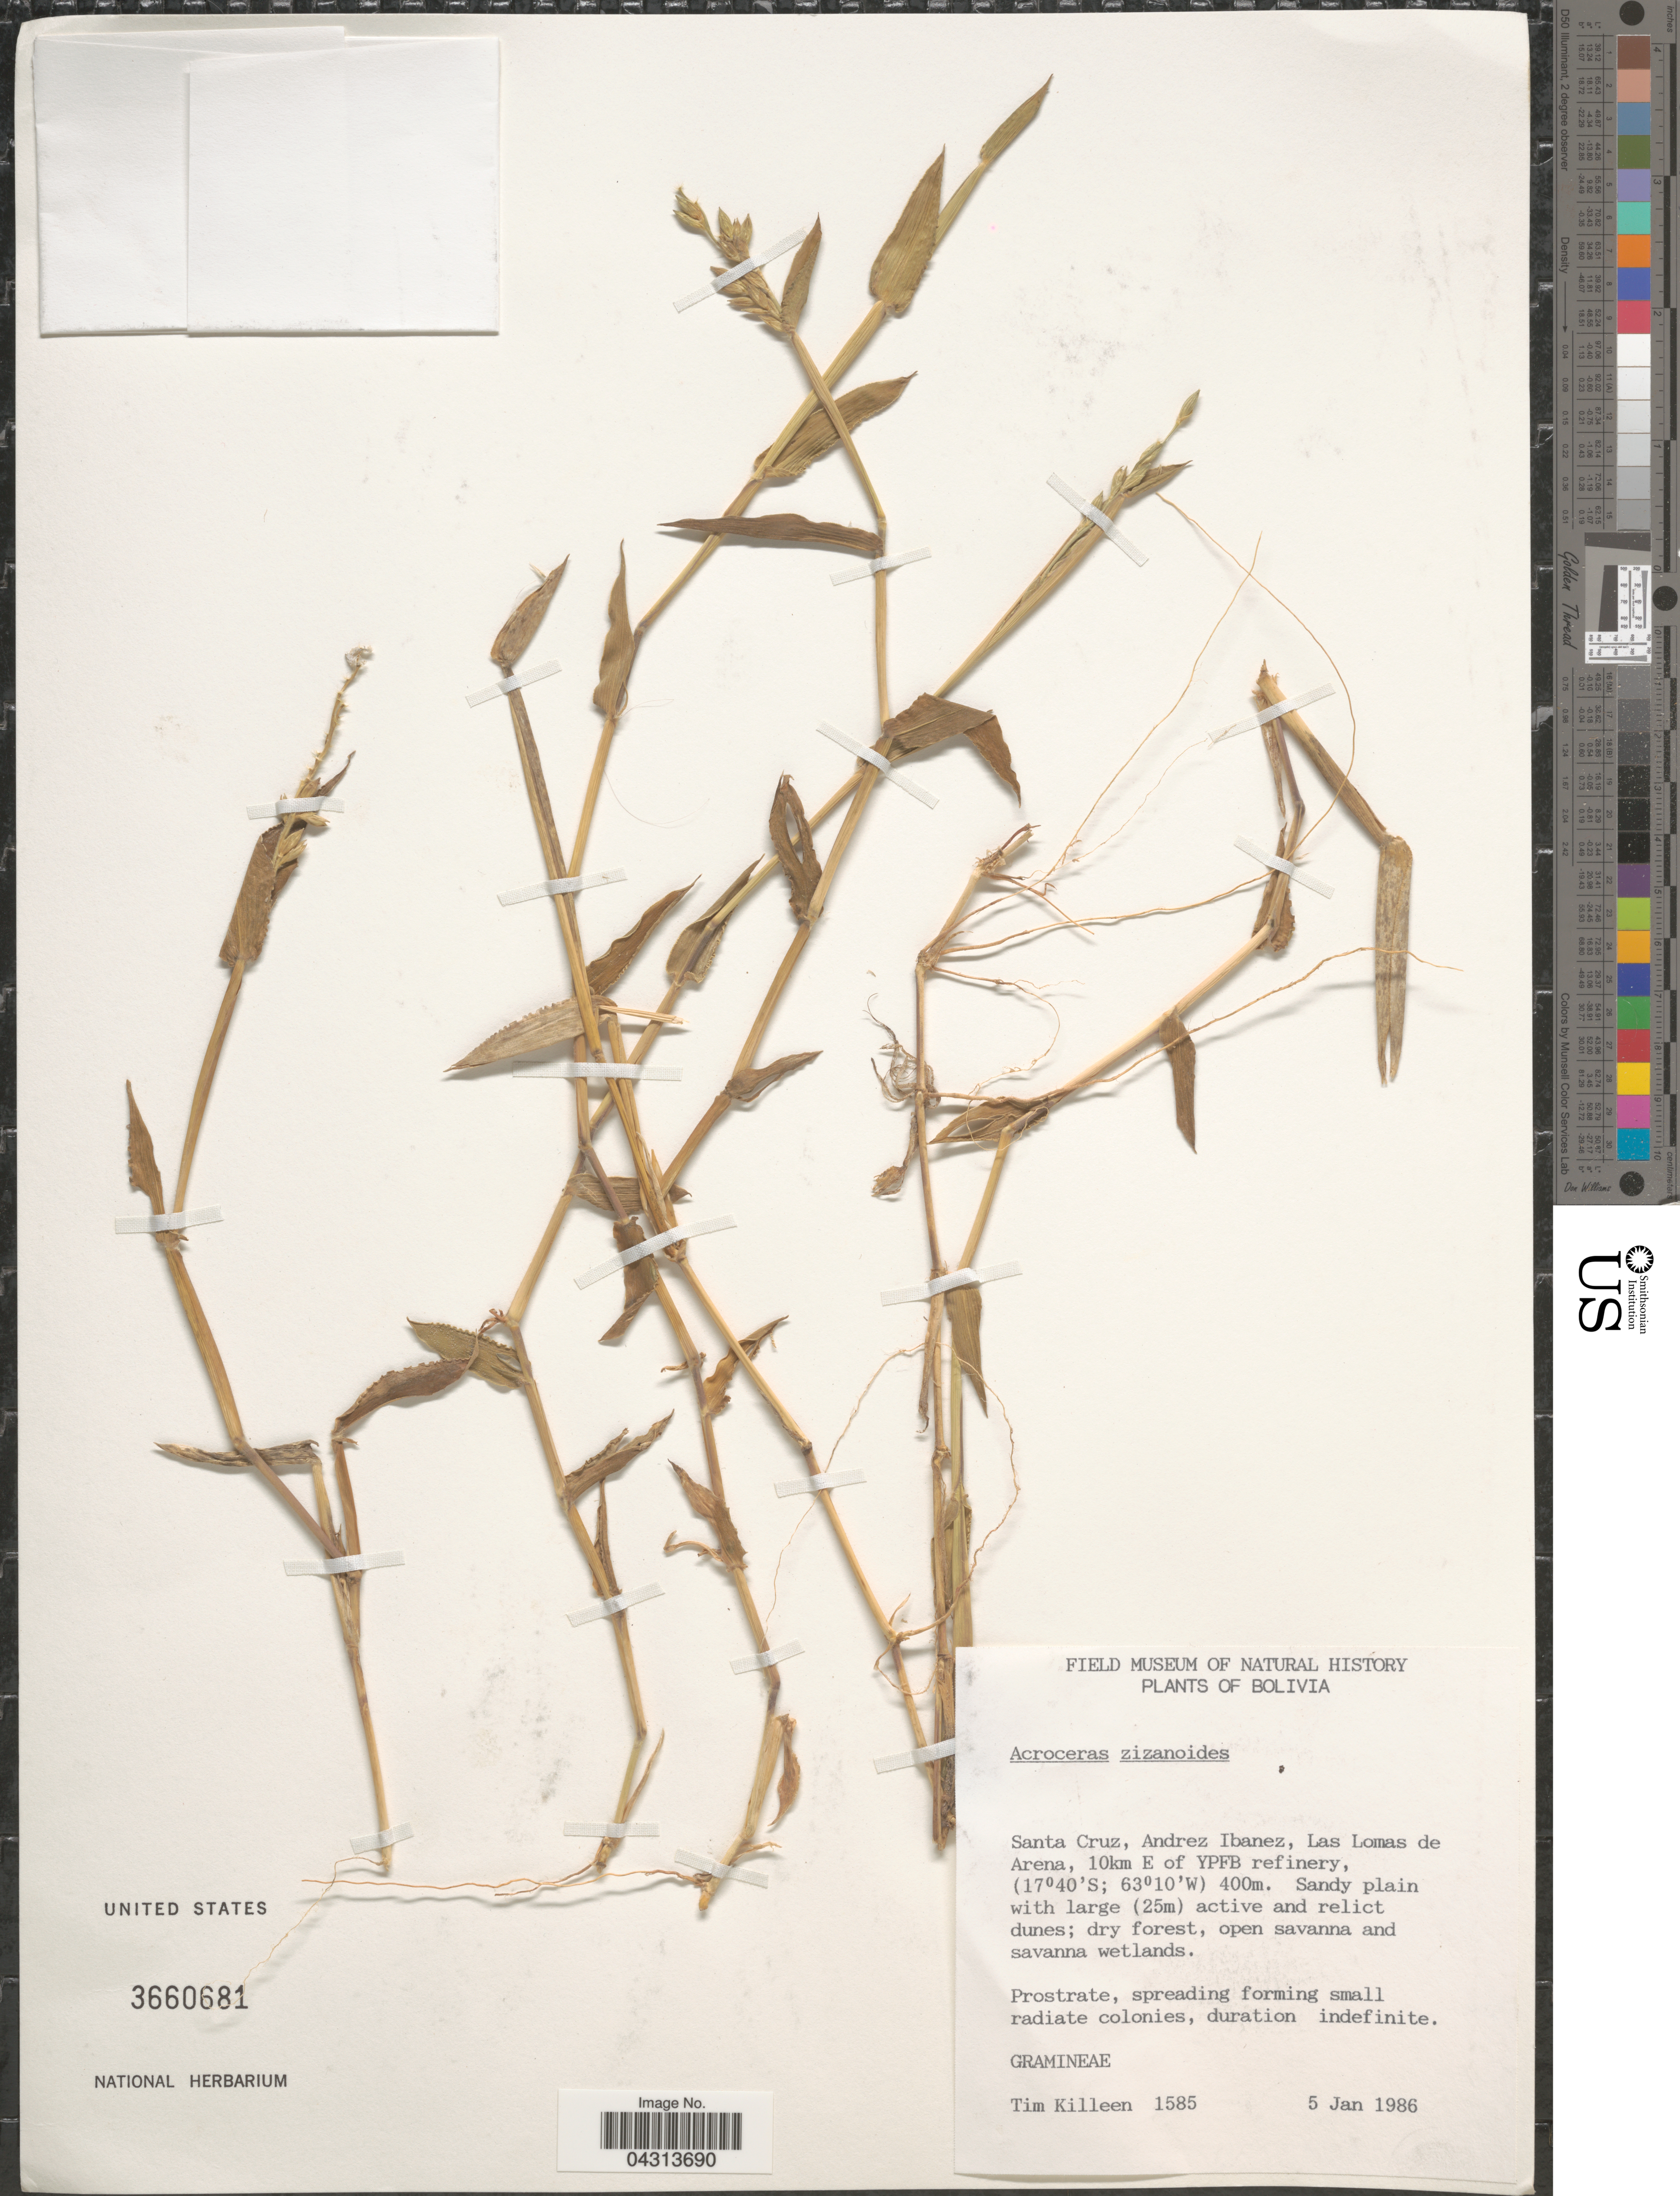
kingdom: Plantae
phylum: Tracheophyta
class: Liliopsida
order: Poales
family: Poaceae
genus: Acroceras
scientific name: Acroceras zizanioides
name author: (Kunth) Dandy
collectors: T. J. Killeen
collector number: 1585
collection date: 1986-01-05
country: Bolivia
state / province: Santa Cruz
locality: Andrez Ibanez, Las Lomas de Arena, 10km E of YPFB refinery.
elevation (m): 400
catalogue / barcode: US 3660681